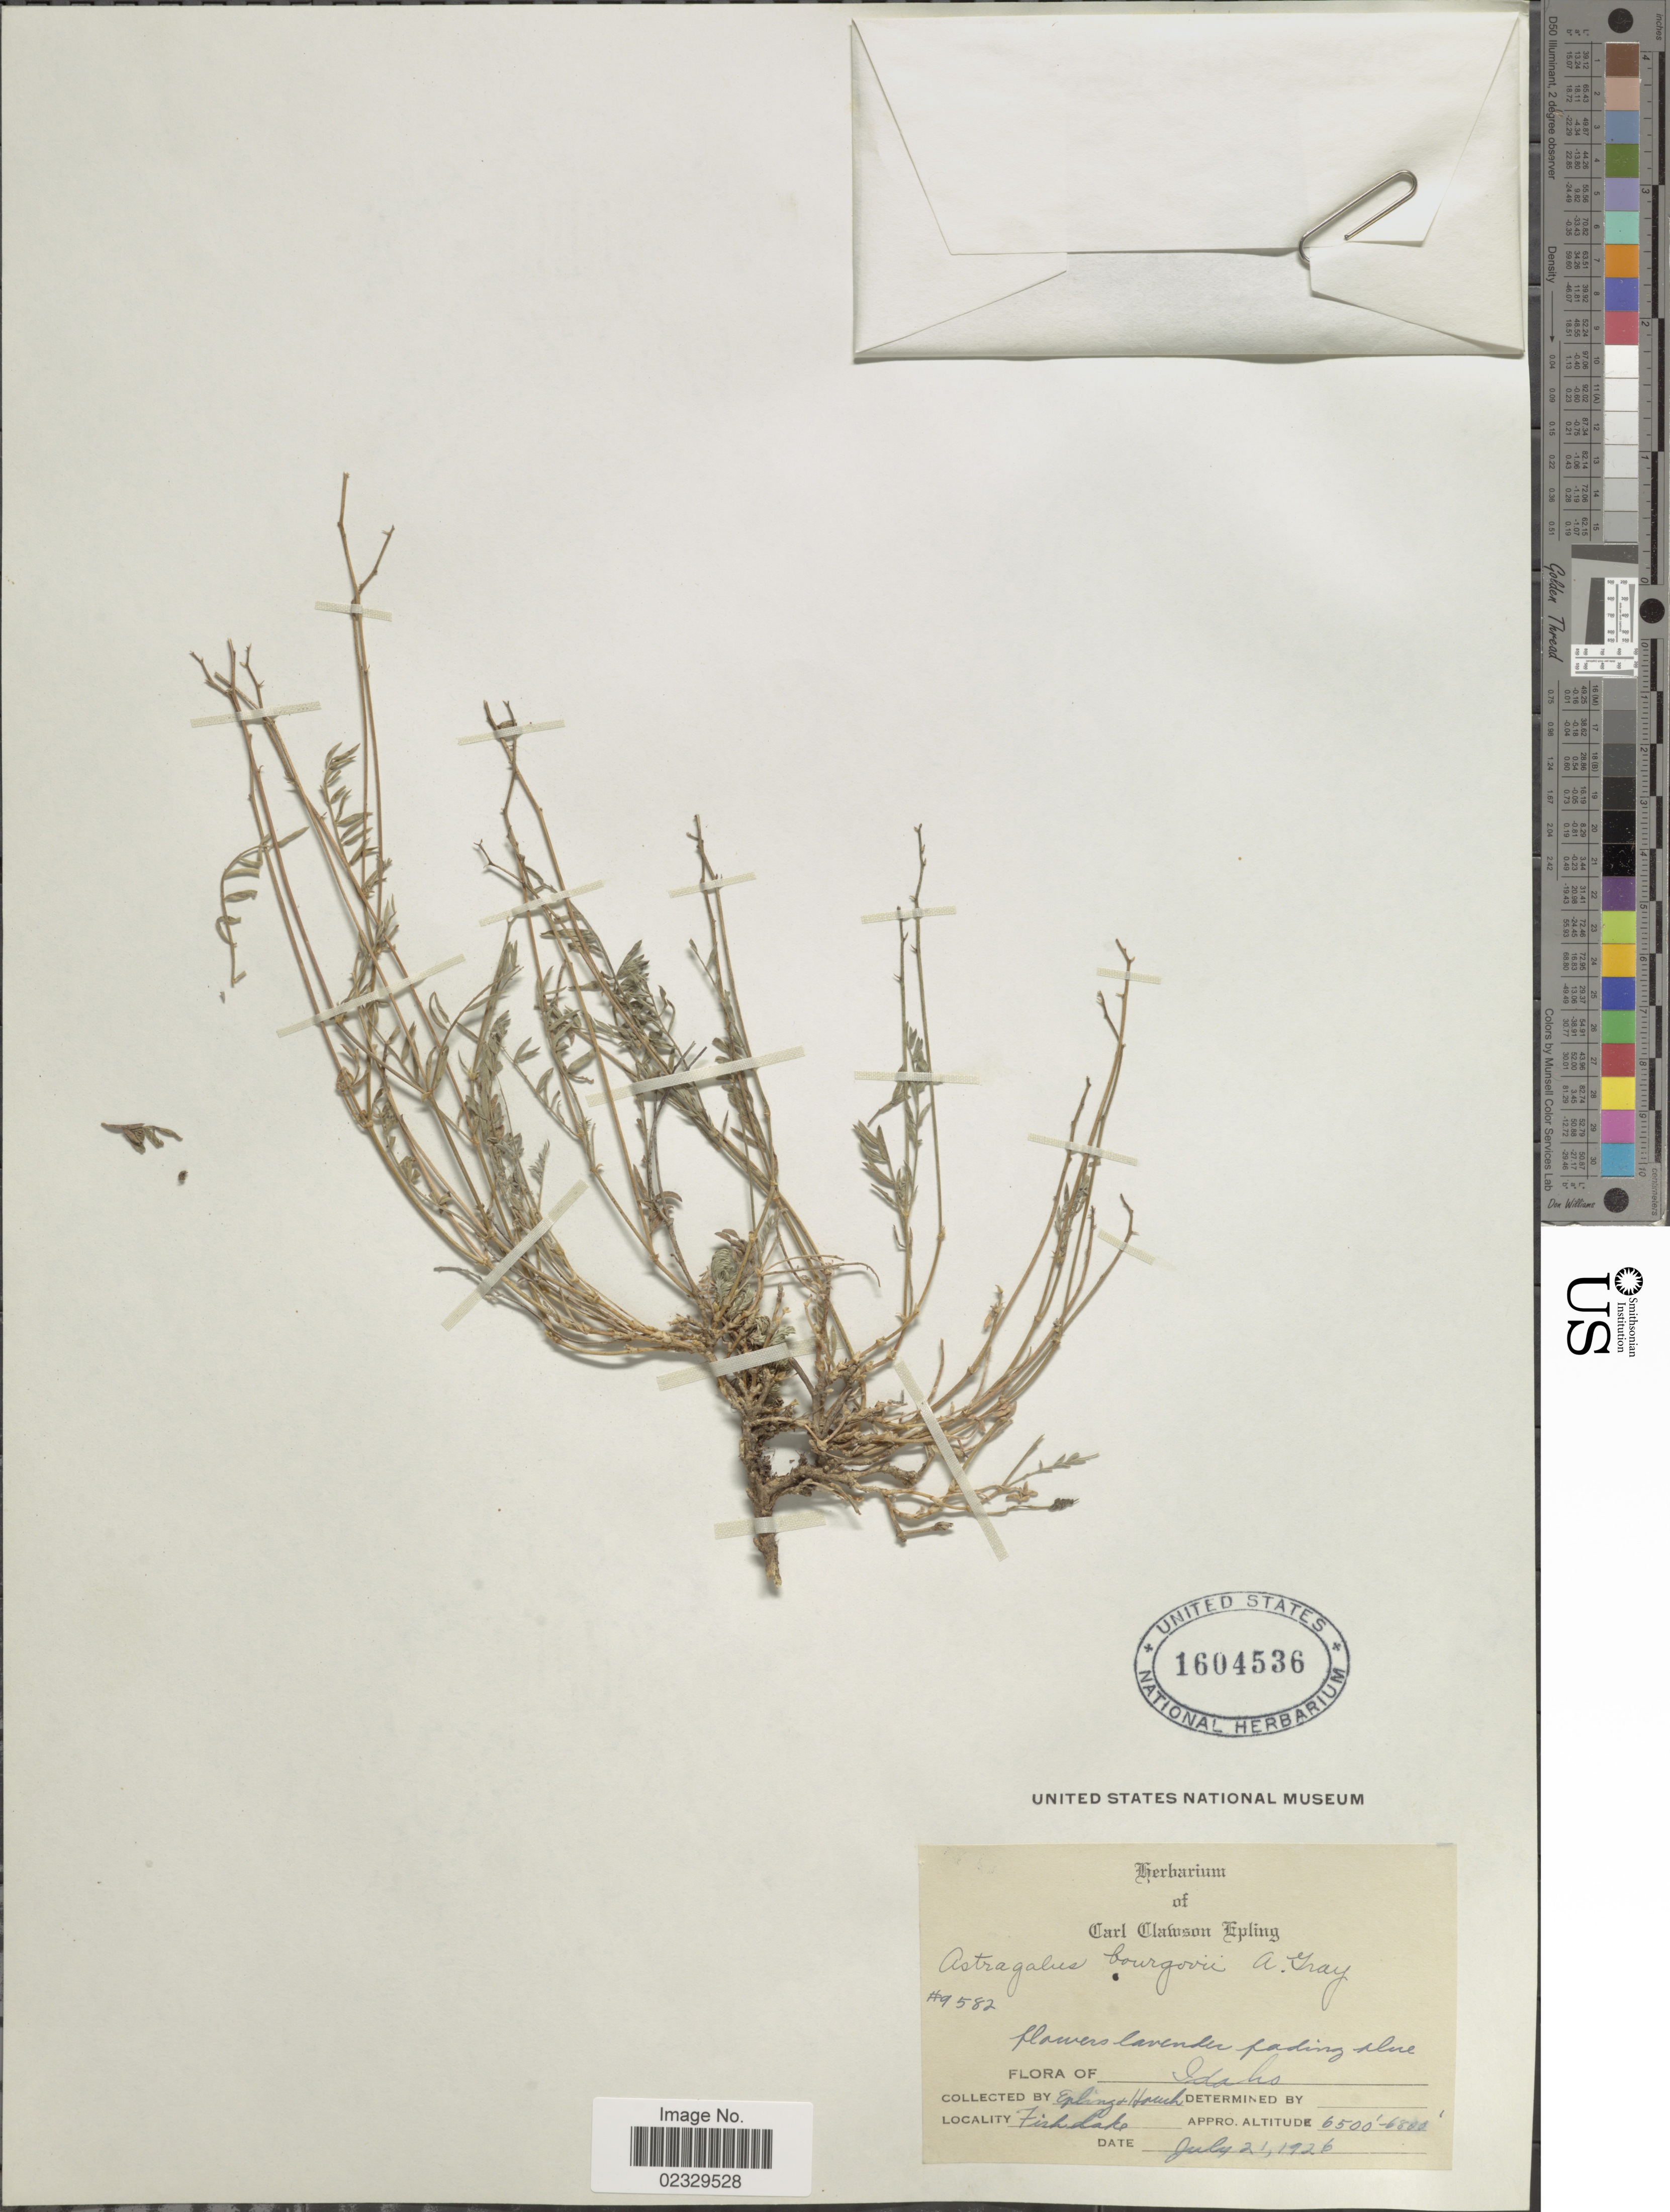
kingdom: Plantae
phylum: Tracheophyta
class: Magnoliopsida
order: Fabales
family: Fabaceae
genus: Astragalus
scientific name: Astragalus bourgovii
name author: A. Gray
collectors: C. C. Epling & -. Hauch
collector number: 9582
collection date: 1926-07-21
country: United States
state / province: Idaho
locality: Fish Lake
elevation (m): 1981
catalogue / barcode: US 1604536